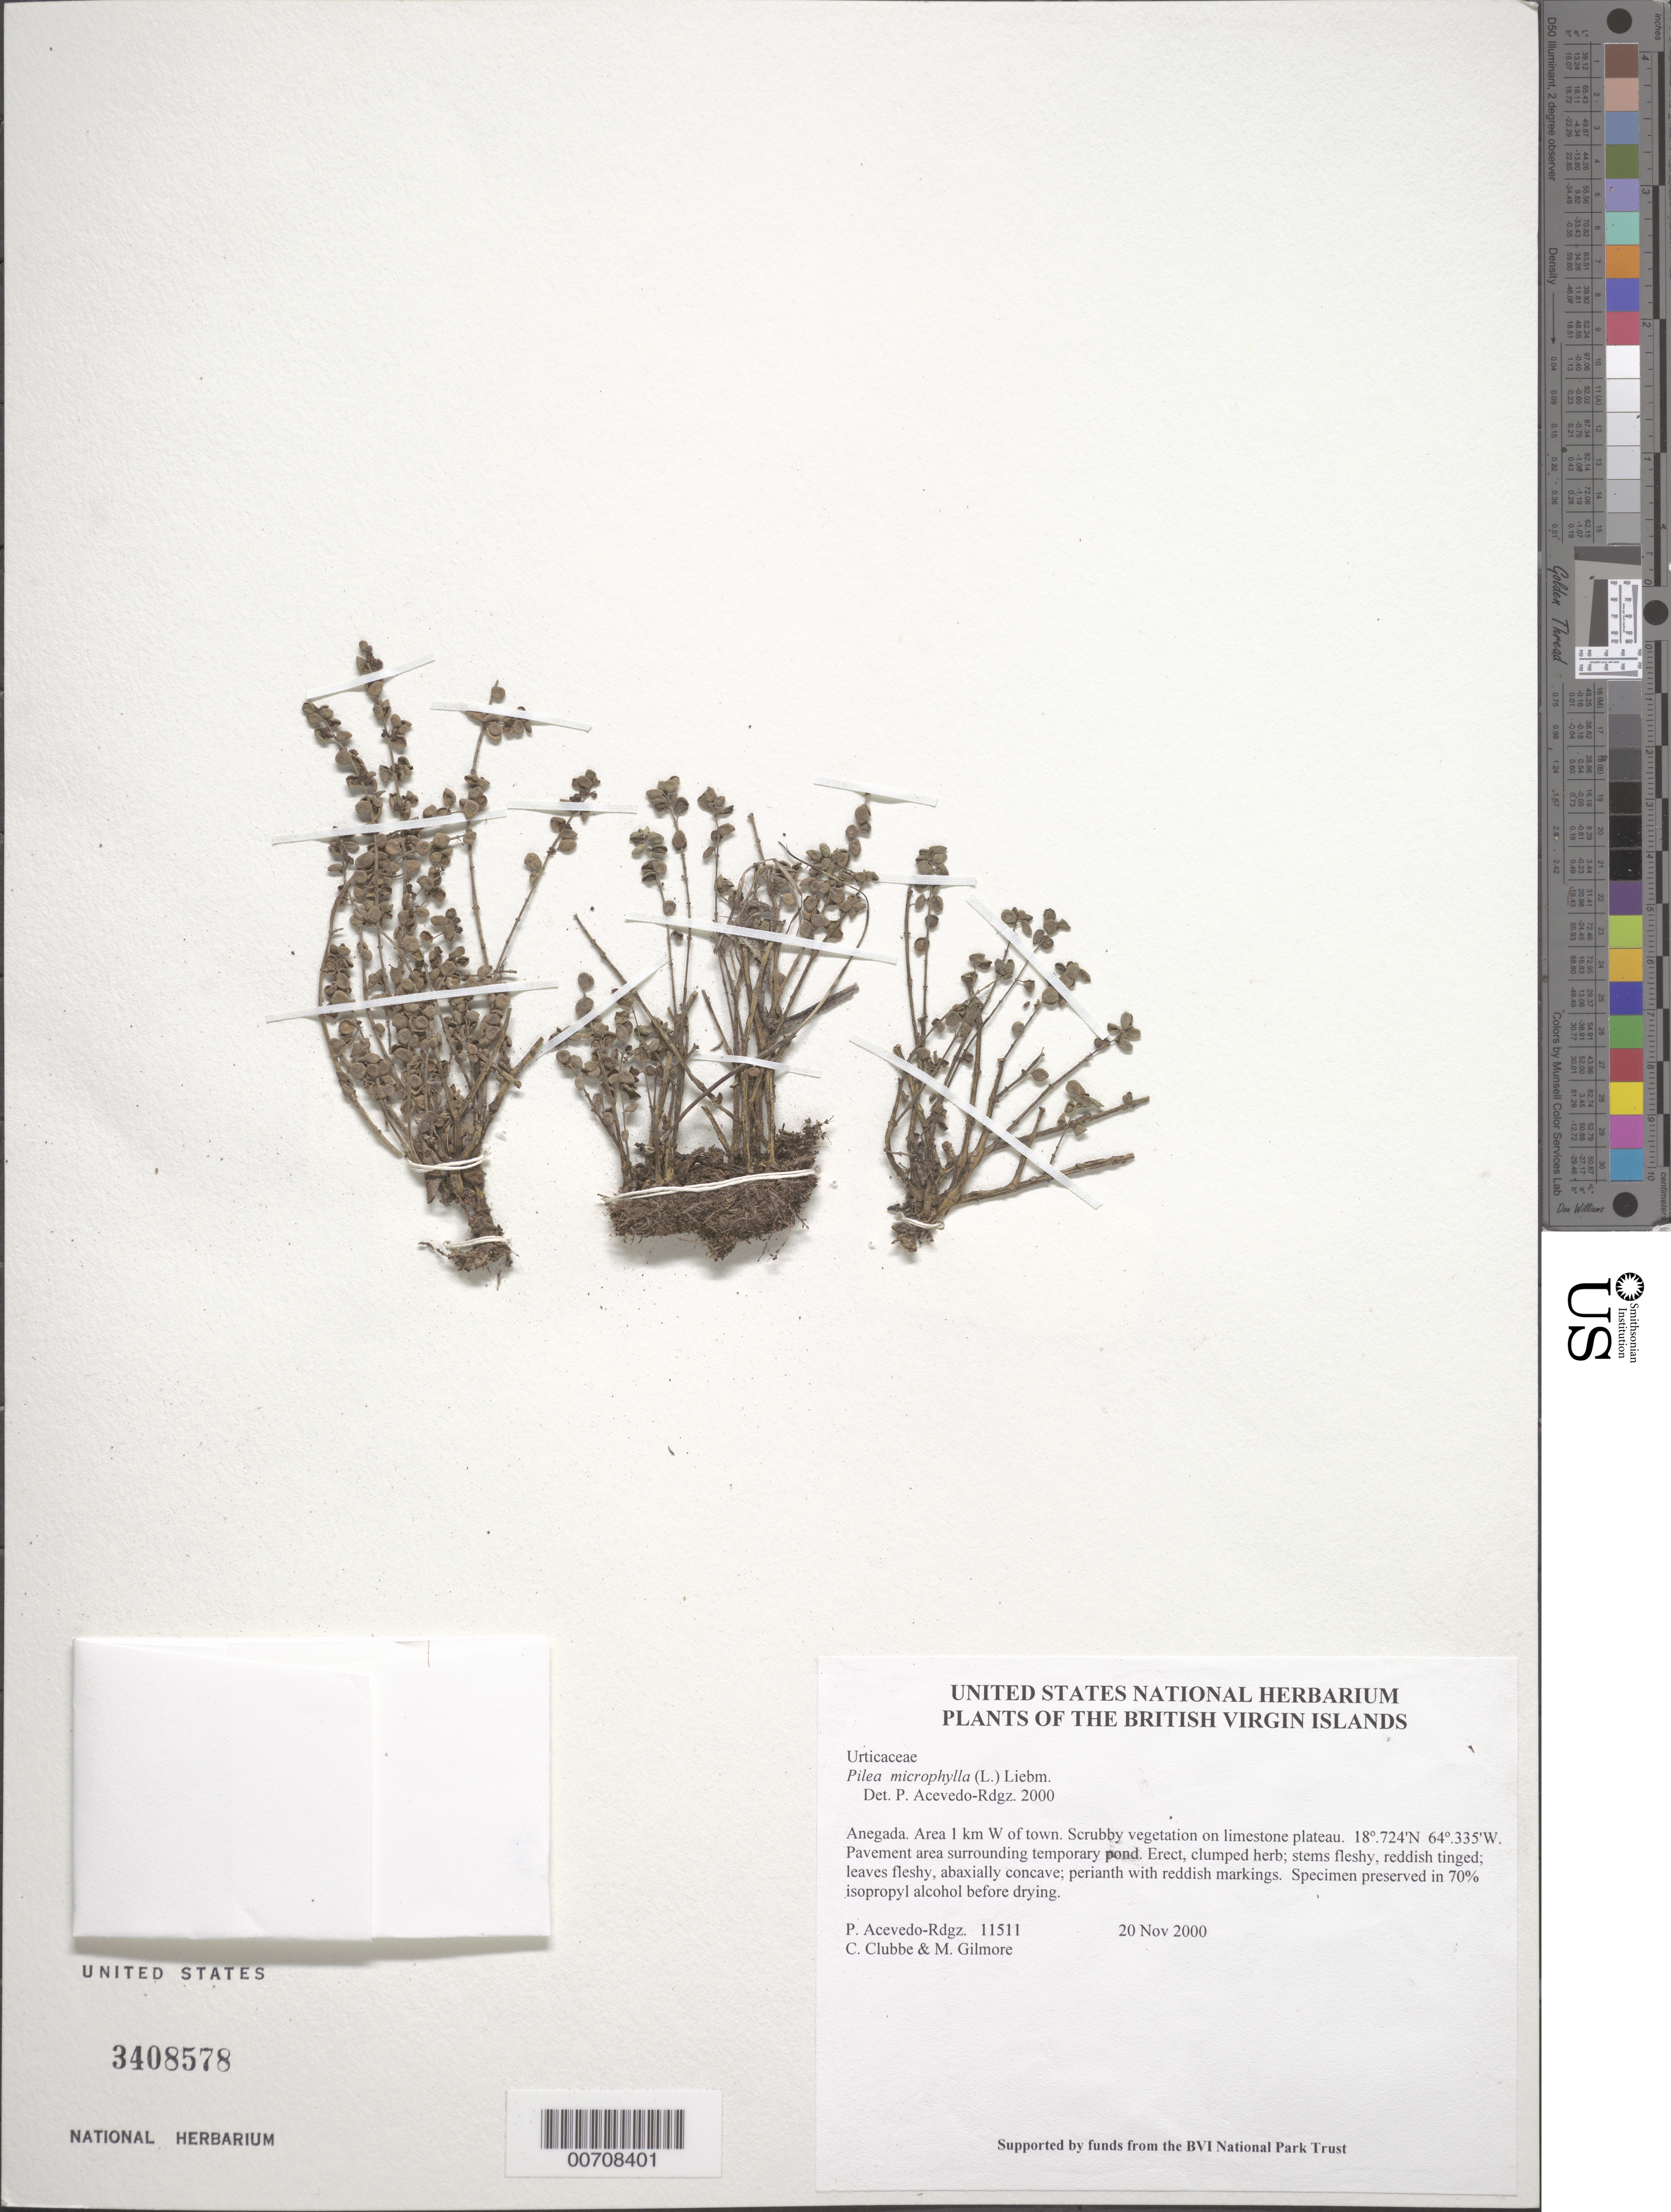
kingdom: Plantae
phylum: Tracheophyta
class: Magnoliopsida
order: Rosales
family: Urticaceae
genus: Pilea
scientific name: Pilea microphylla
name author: (L.) Liebm.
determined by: Acevedo-Rodríguez, P., (BOT), Smithsonian Institution - National Museum of Natural History (UNITED STATES)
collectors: P. Acevedo-Rodr., C. Clubbe & M. Gilmore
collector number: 11511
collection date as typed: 20 Nov 2000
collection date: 2000-11-20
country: British Virgin Islands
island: Anegada I.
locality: Area 1 km W of town. Scrubby vegetation on limestone plateau.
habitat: Pavement area surrounding temporary pond.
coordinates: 18 .724 N, 64 .335 W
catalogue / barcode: US 3408578